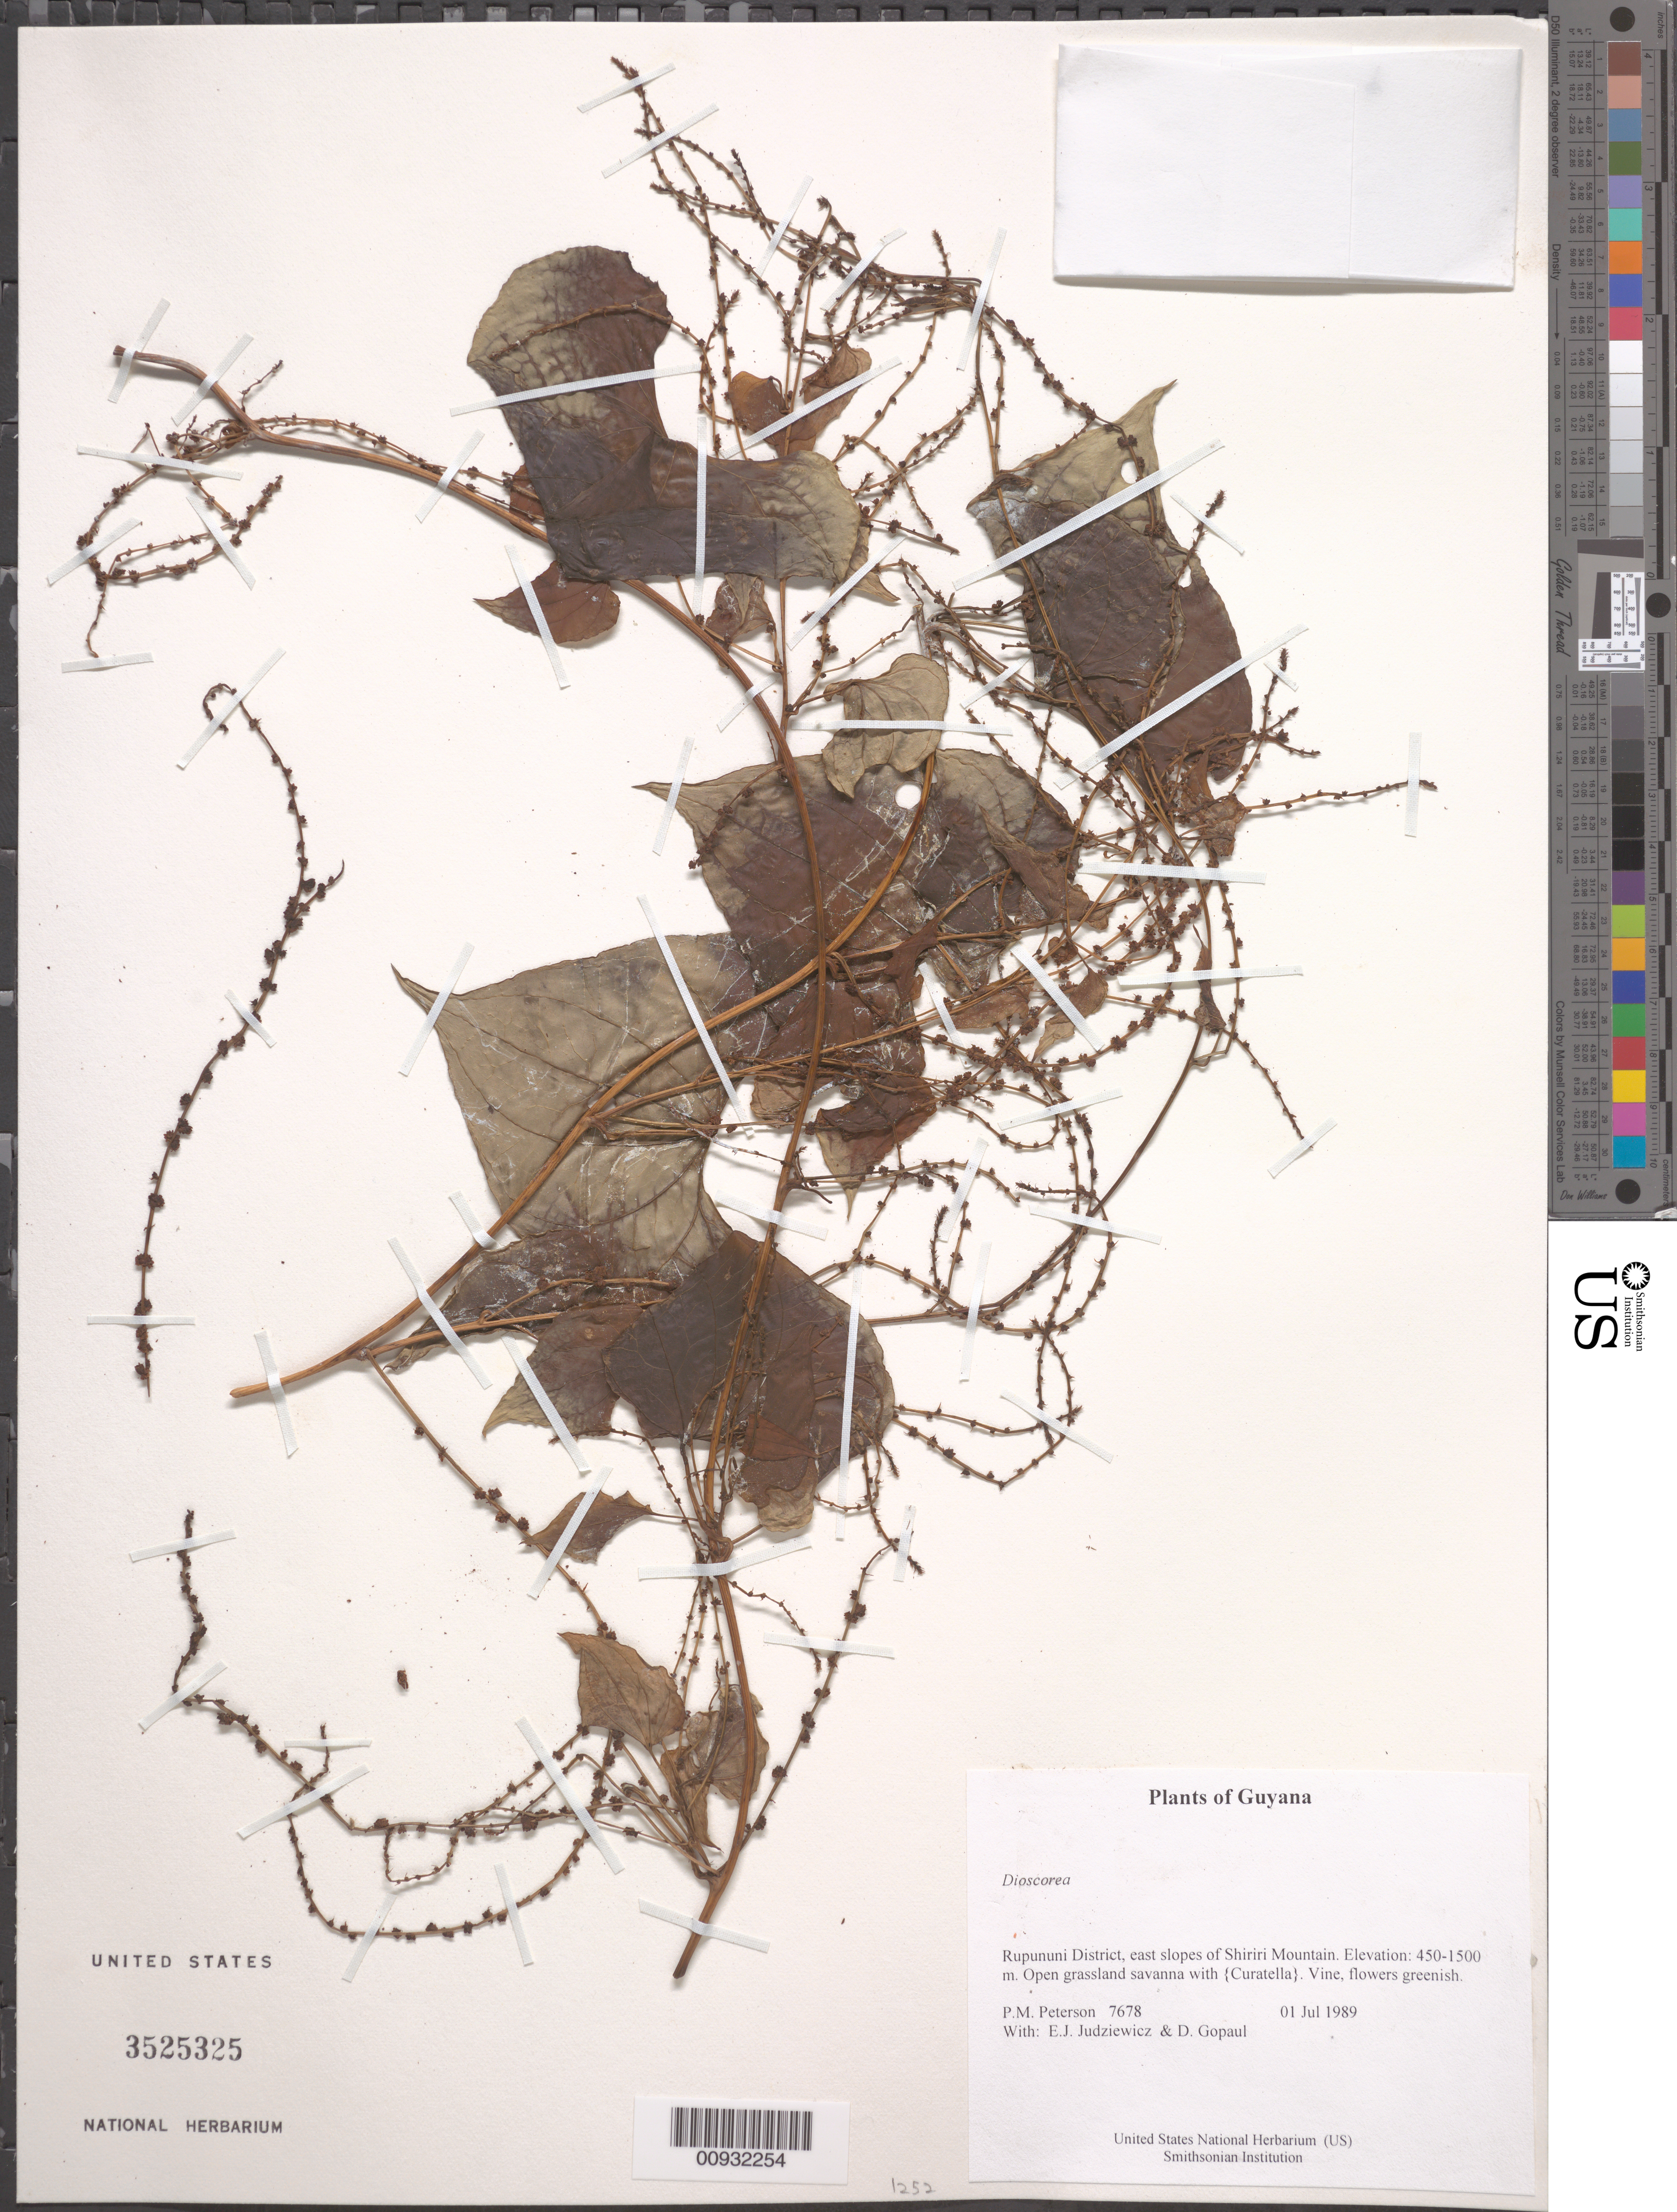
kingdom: Plantae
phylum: Tracheophyta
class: Liliopsida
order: Dioscoreales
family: Dioscoreaceae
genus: Dioscorea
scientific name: Dioscorea sp.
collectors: P. M. Peterson & D. Gopaul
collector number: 7678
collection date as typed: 01 Jul 1989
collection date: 1989-07-01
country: Guyana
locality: Rupununi District, east slopes of Shiriri Mountain.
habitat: Open grassland savanna with {Curatella}.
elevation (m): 450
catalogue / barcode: US 3525325